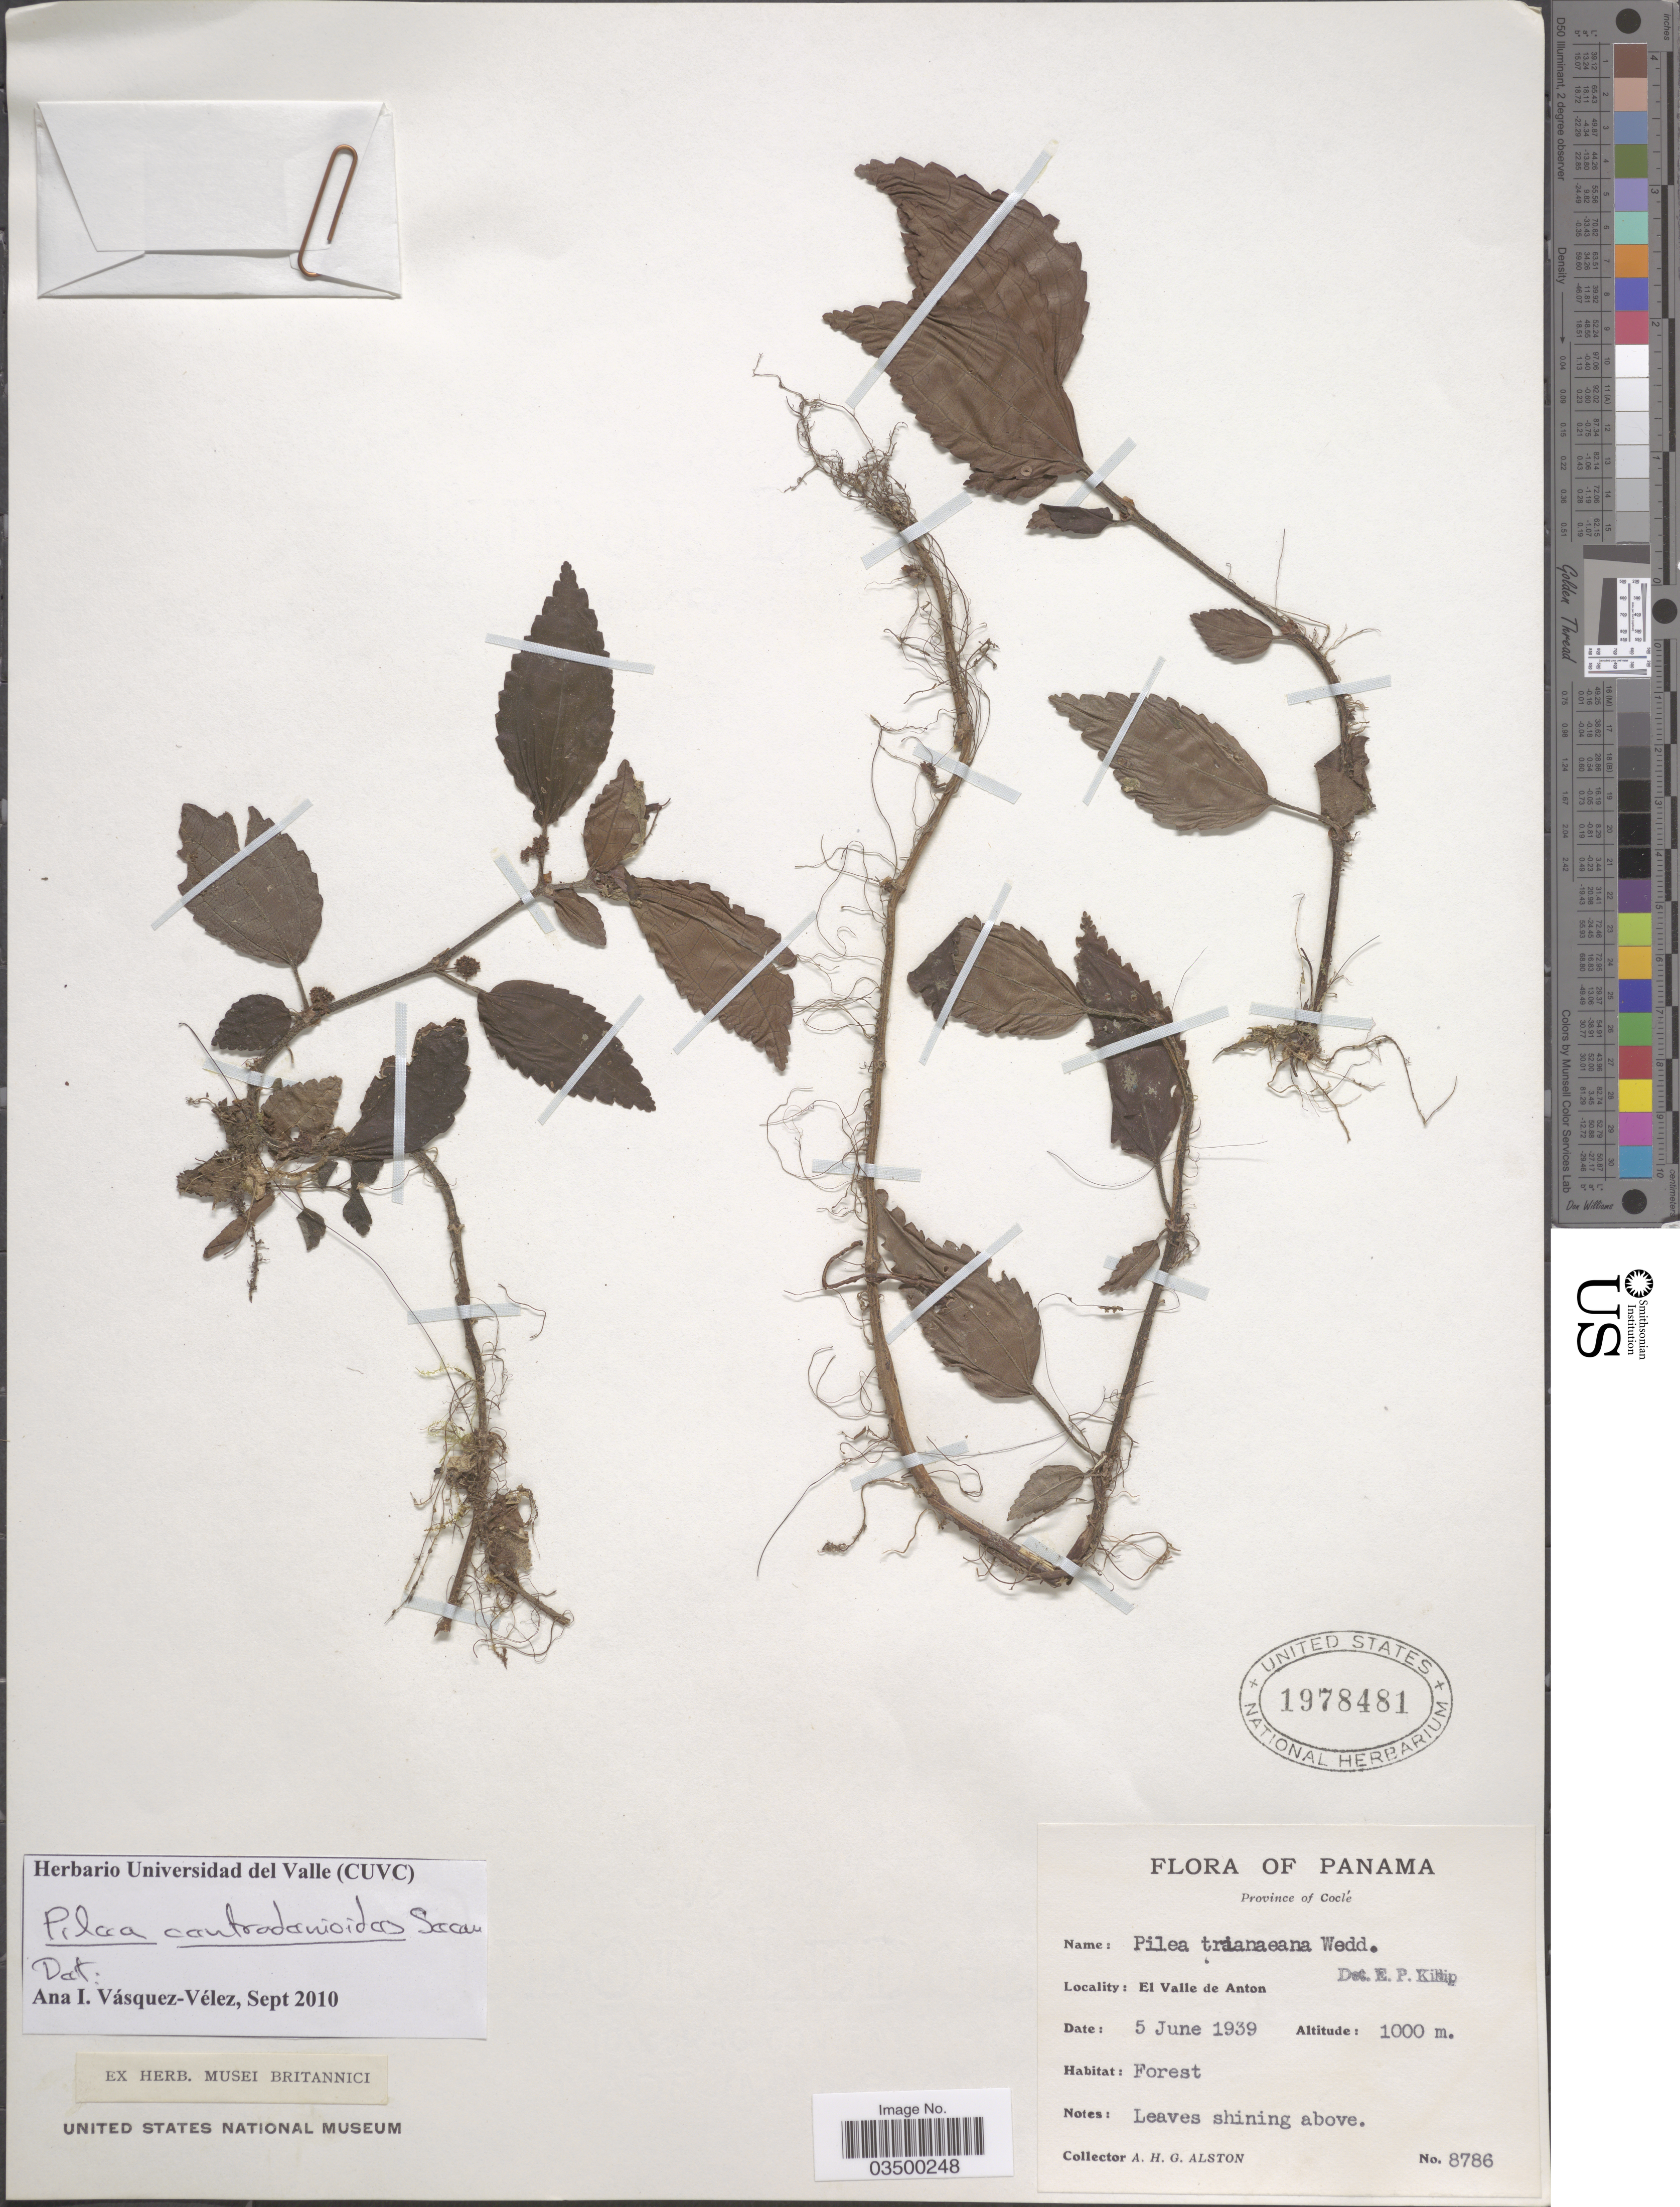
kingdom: Plantae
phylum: Tracheophyta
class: Magnoliopsida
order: Rosales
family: Urticaceae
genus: Pilea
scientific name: Pilea centradenioides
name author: Seem.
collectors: A. H. Alston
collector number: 8786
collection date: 1939-06-05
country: Panama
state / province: Cocle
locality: El Valle de Anton.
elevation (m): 1000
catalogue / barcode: US 1978481